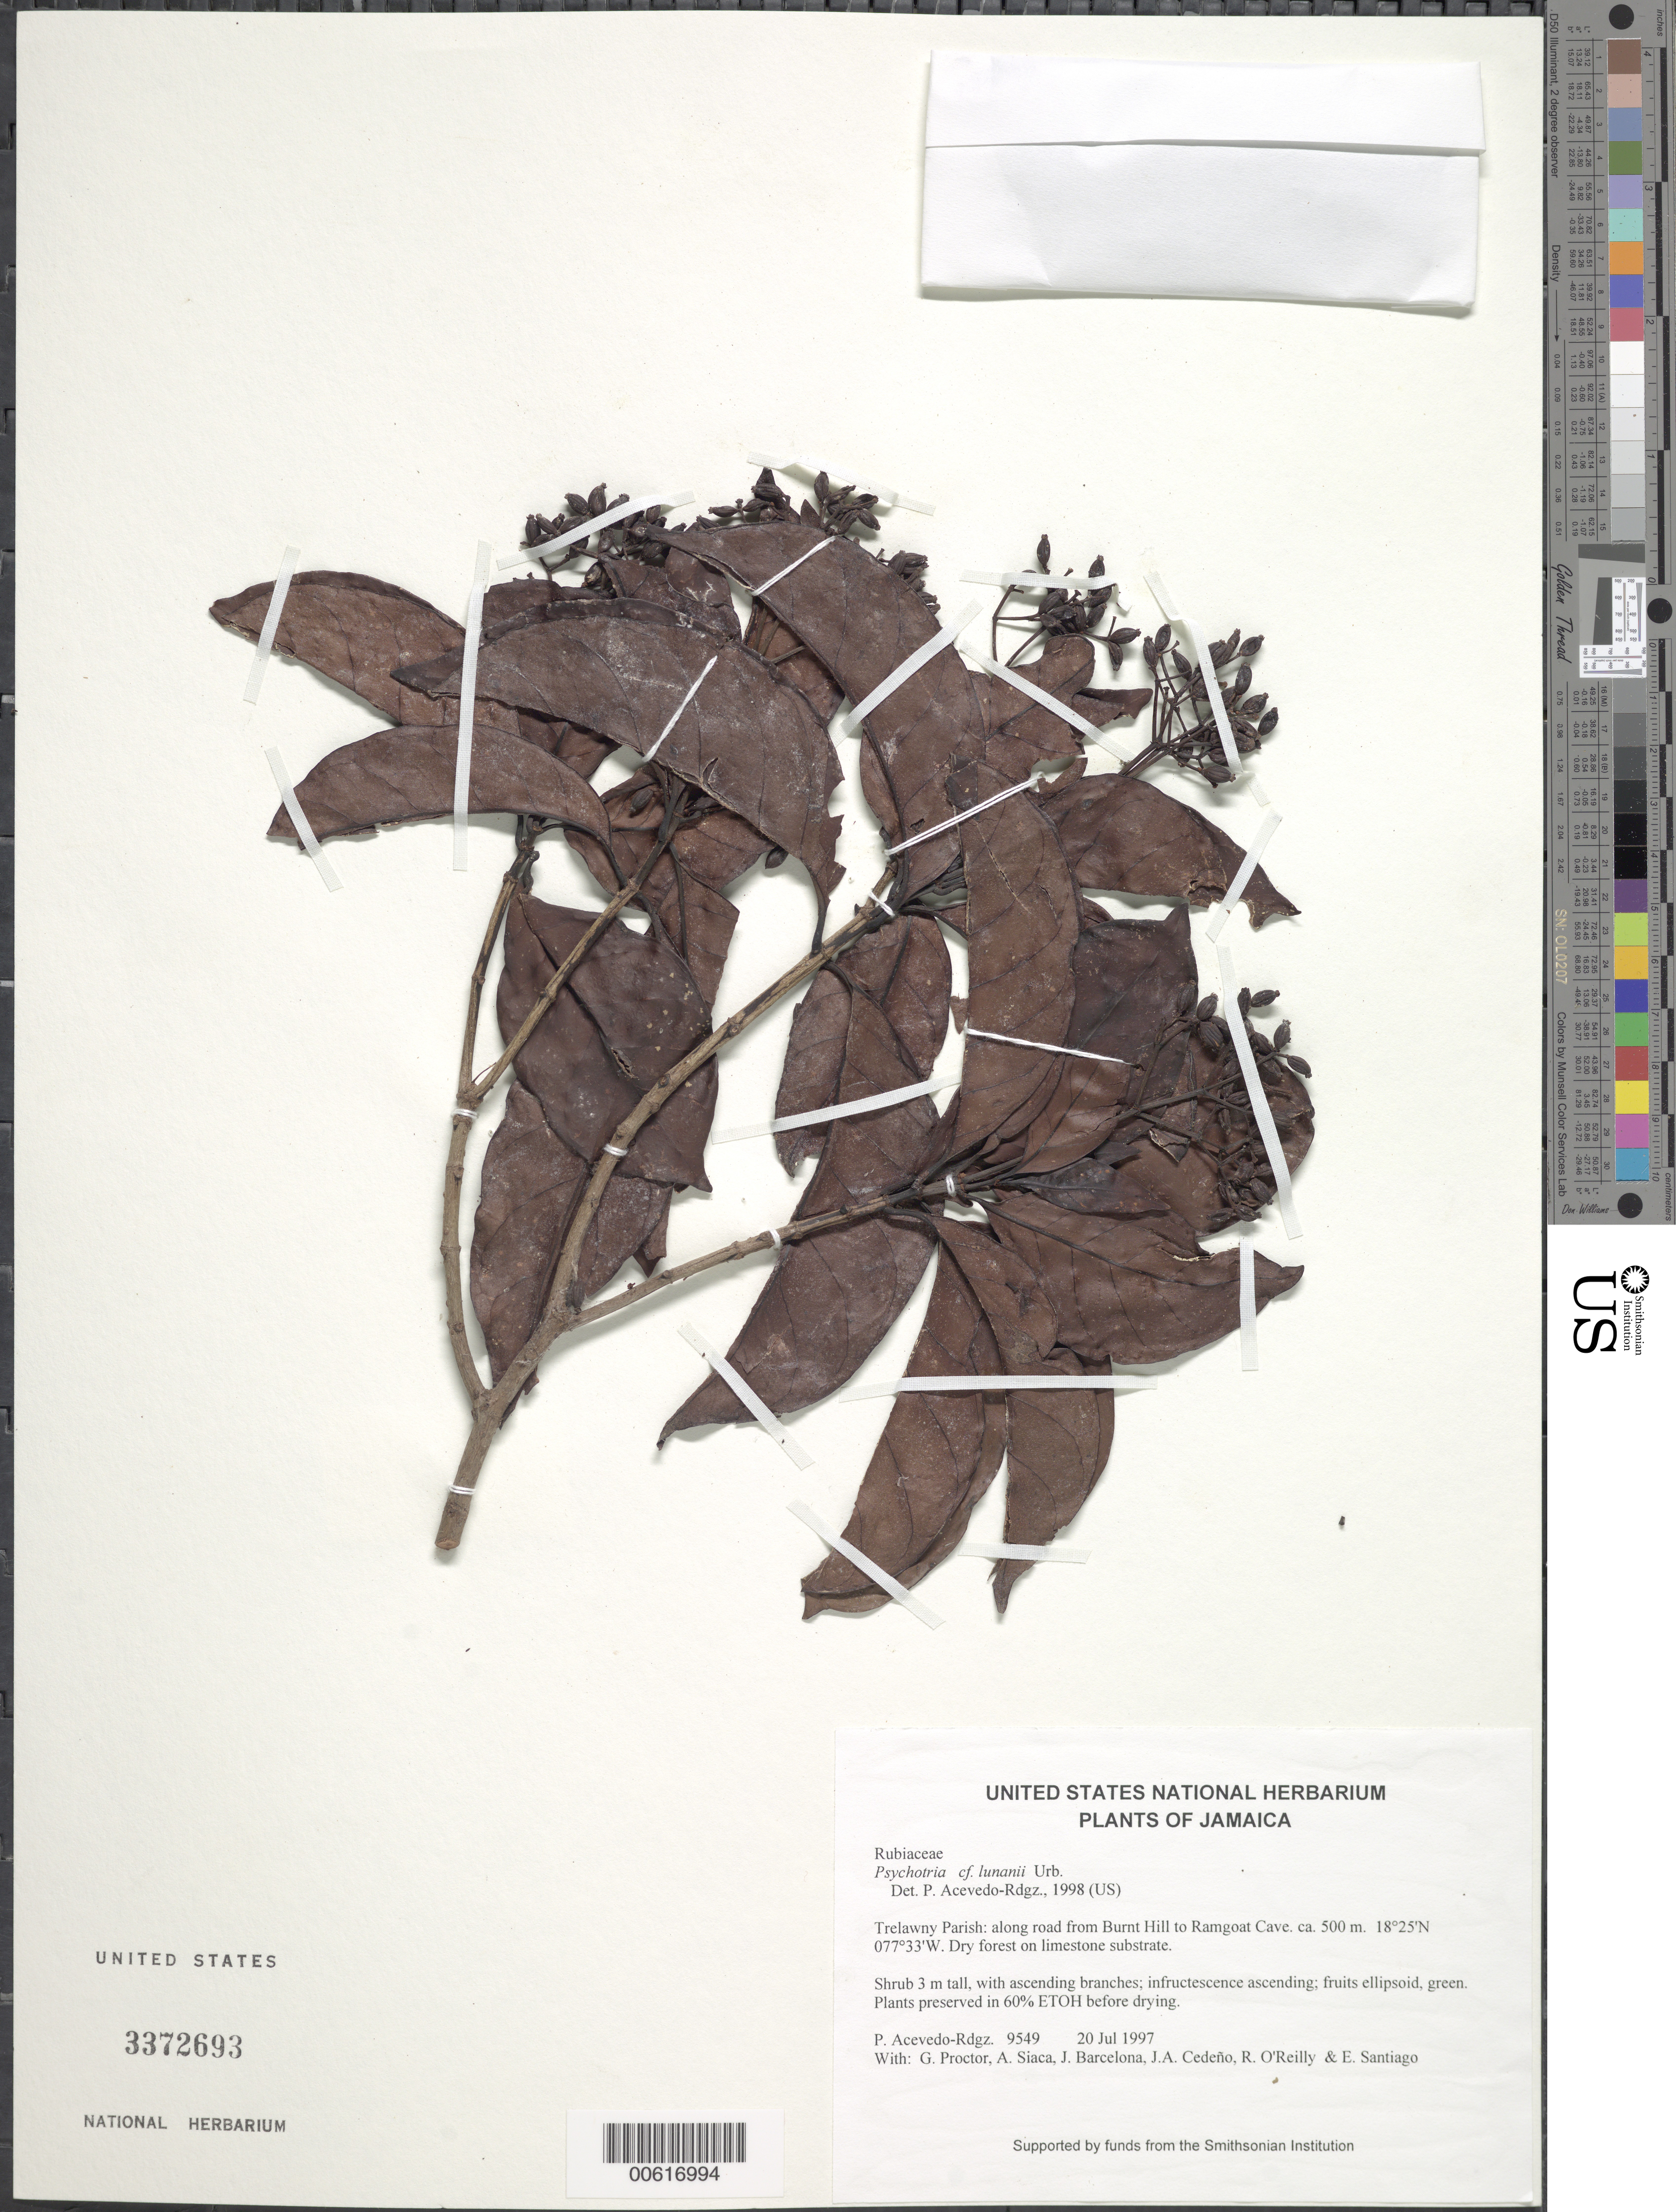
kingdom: Plantae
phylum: Tracheophyta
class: Magnoliopsida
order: Gentianales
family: Rubiaceae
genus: Psychotria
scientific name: Psychotria lunanii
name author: Urb.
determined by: Acevedo-Rodríguez, P., (BOT), Smithsonian Institution - National Museum of Natural History (UNITED STATES)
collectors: P. Acevedo-Rodr., G. R. Proctor, A. Siaca, J. Barcelona, J. A. Cedeño M. & R. O'Reilly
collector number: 9549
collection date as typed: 20 Jul 1997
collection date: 1997-07-20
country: Jamaica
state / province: Trelawny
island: Jamaica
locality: Trelawny Parish: along road from Burnt Hill to Ramgoat Cave.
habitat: Dry forest on limestone substrate.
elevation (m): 500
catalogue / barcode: US 3372693